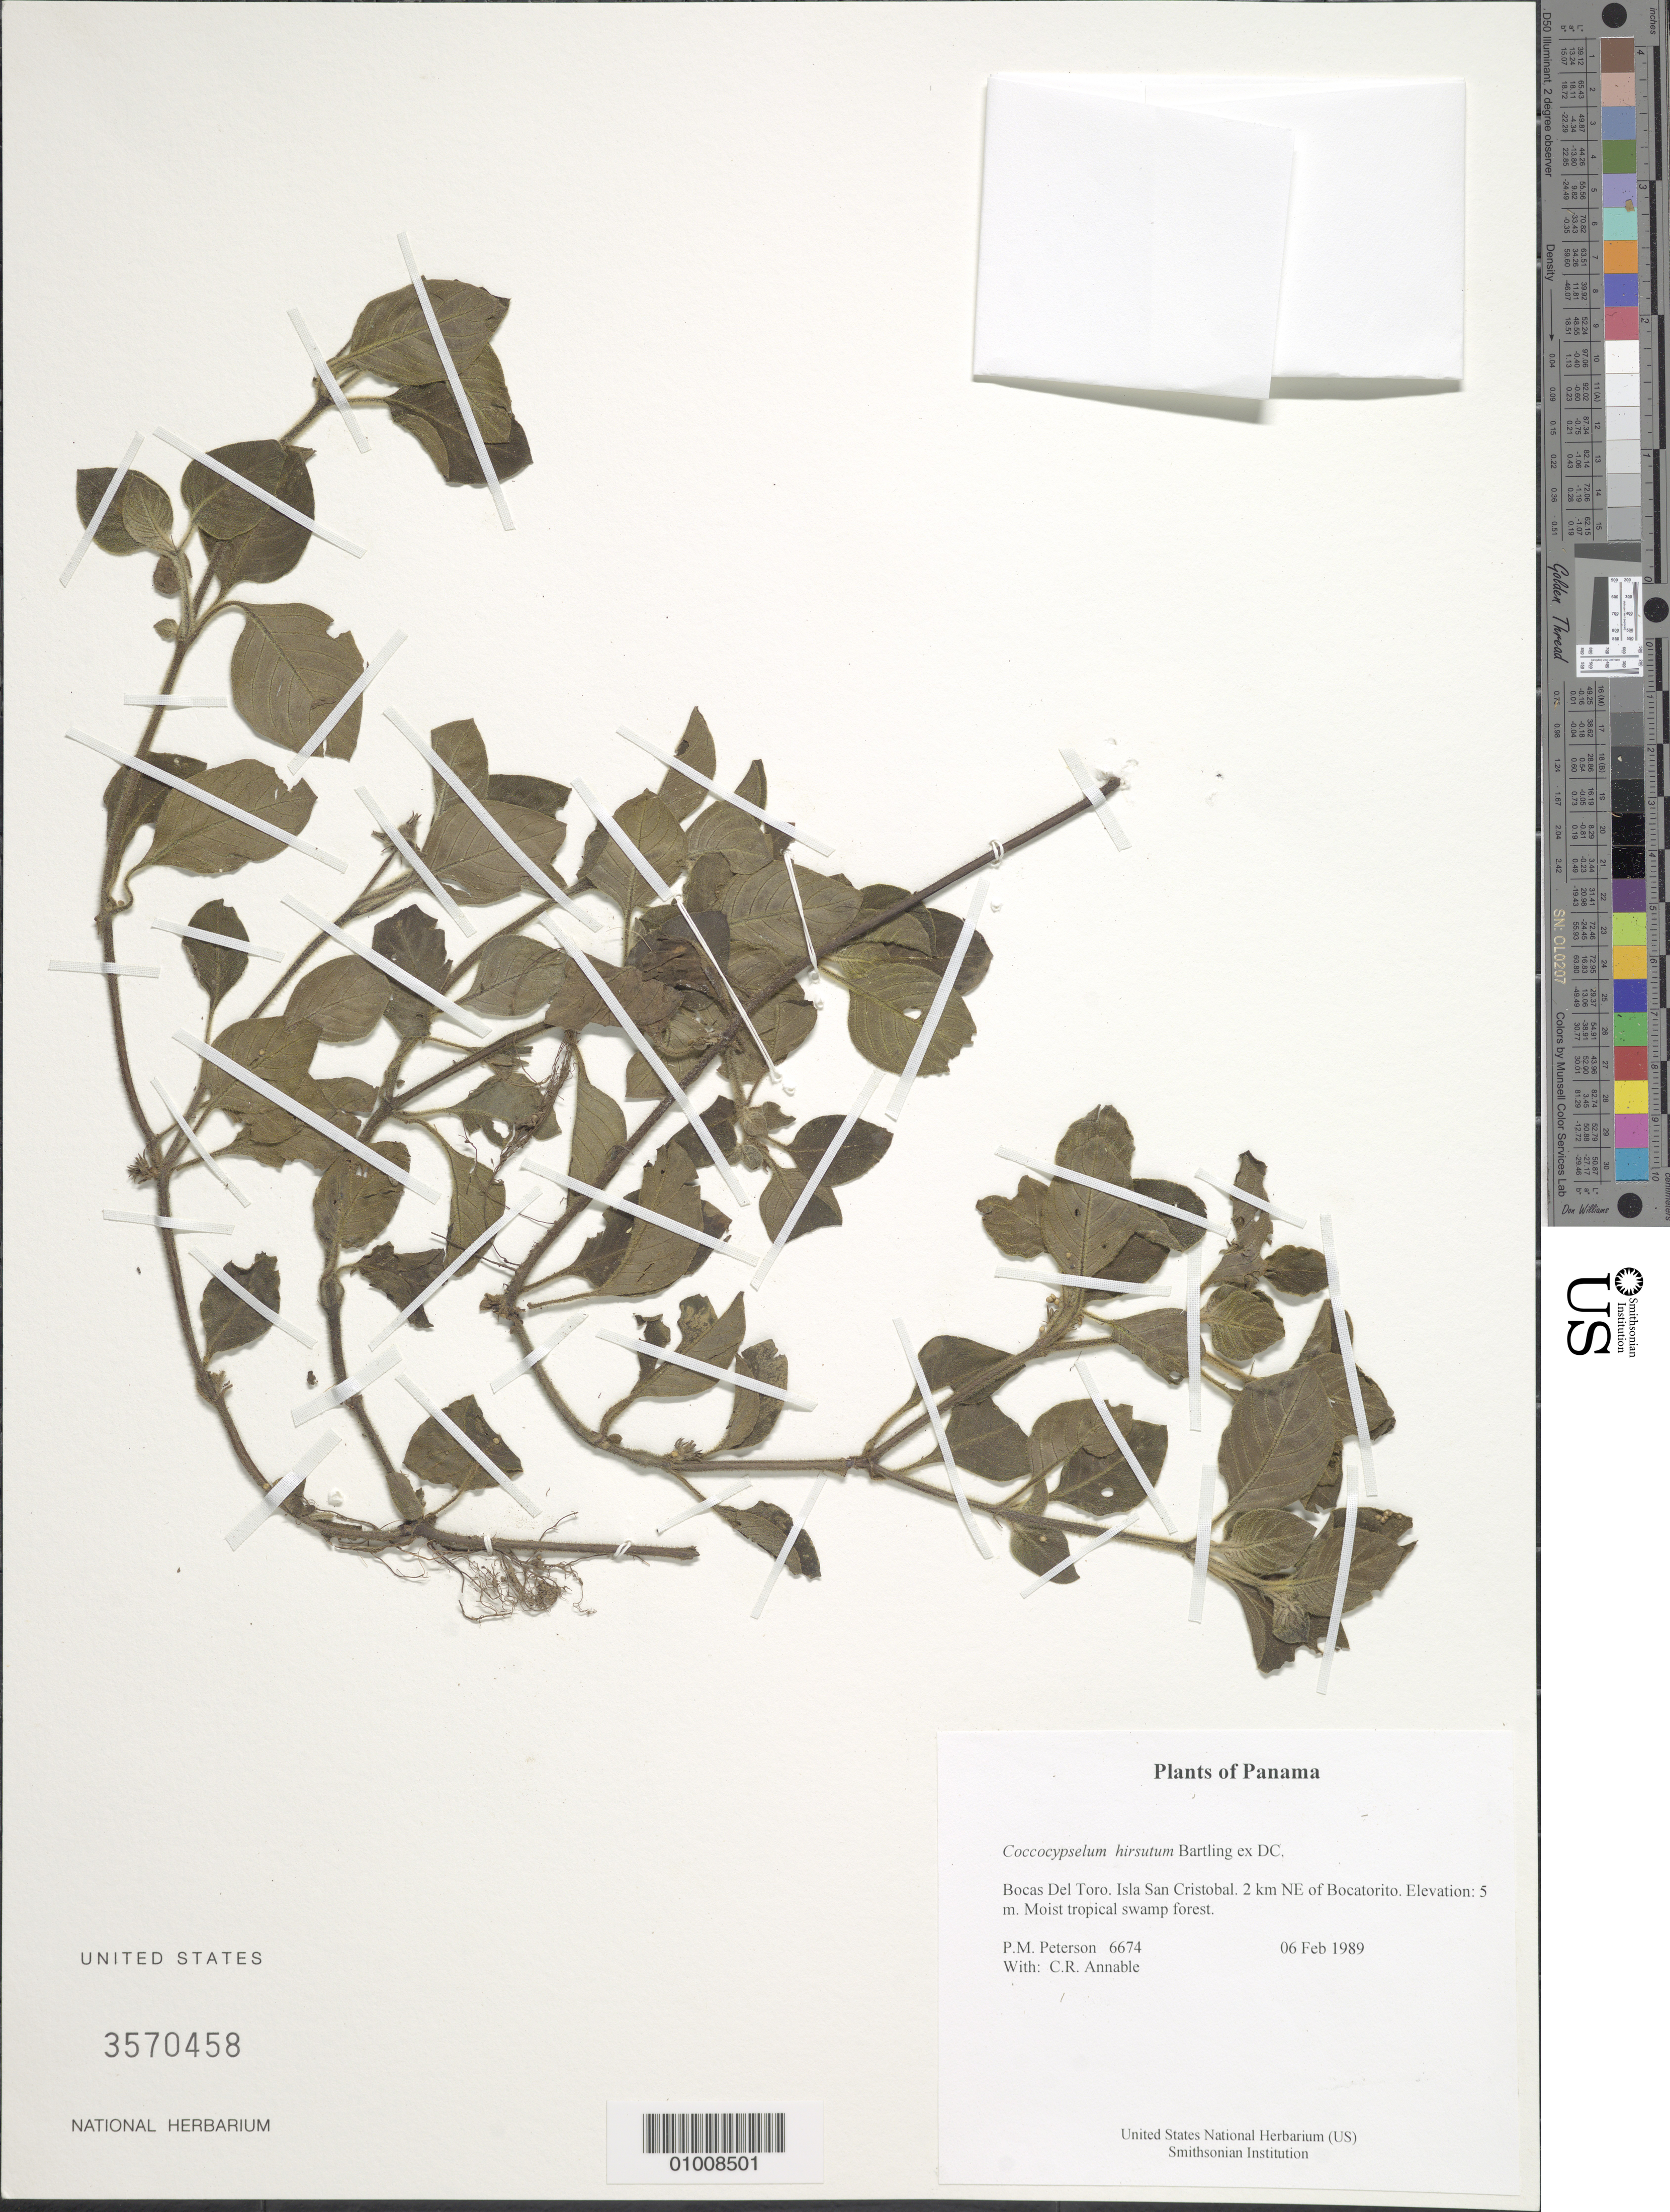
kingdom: Plantae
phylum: Tracheophyta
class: Magnoliopsida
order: Gentianales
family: Rubiaceae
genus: Coccocypselum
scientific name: Coccocypselum hirsutum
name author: Bartl. ex DC.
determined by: Dwyer, J.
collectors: P. M. Peterson & C. R. Annable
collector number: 06674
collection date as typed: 06 Feb 1989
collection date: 1989-02-06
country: Panama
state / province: Bocas del Toro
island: San Cristobal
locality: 2 km NE of Bocatorito.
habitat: Moist tropical swamp forest.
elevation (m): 5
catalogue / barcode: US 3570458